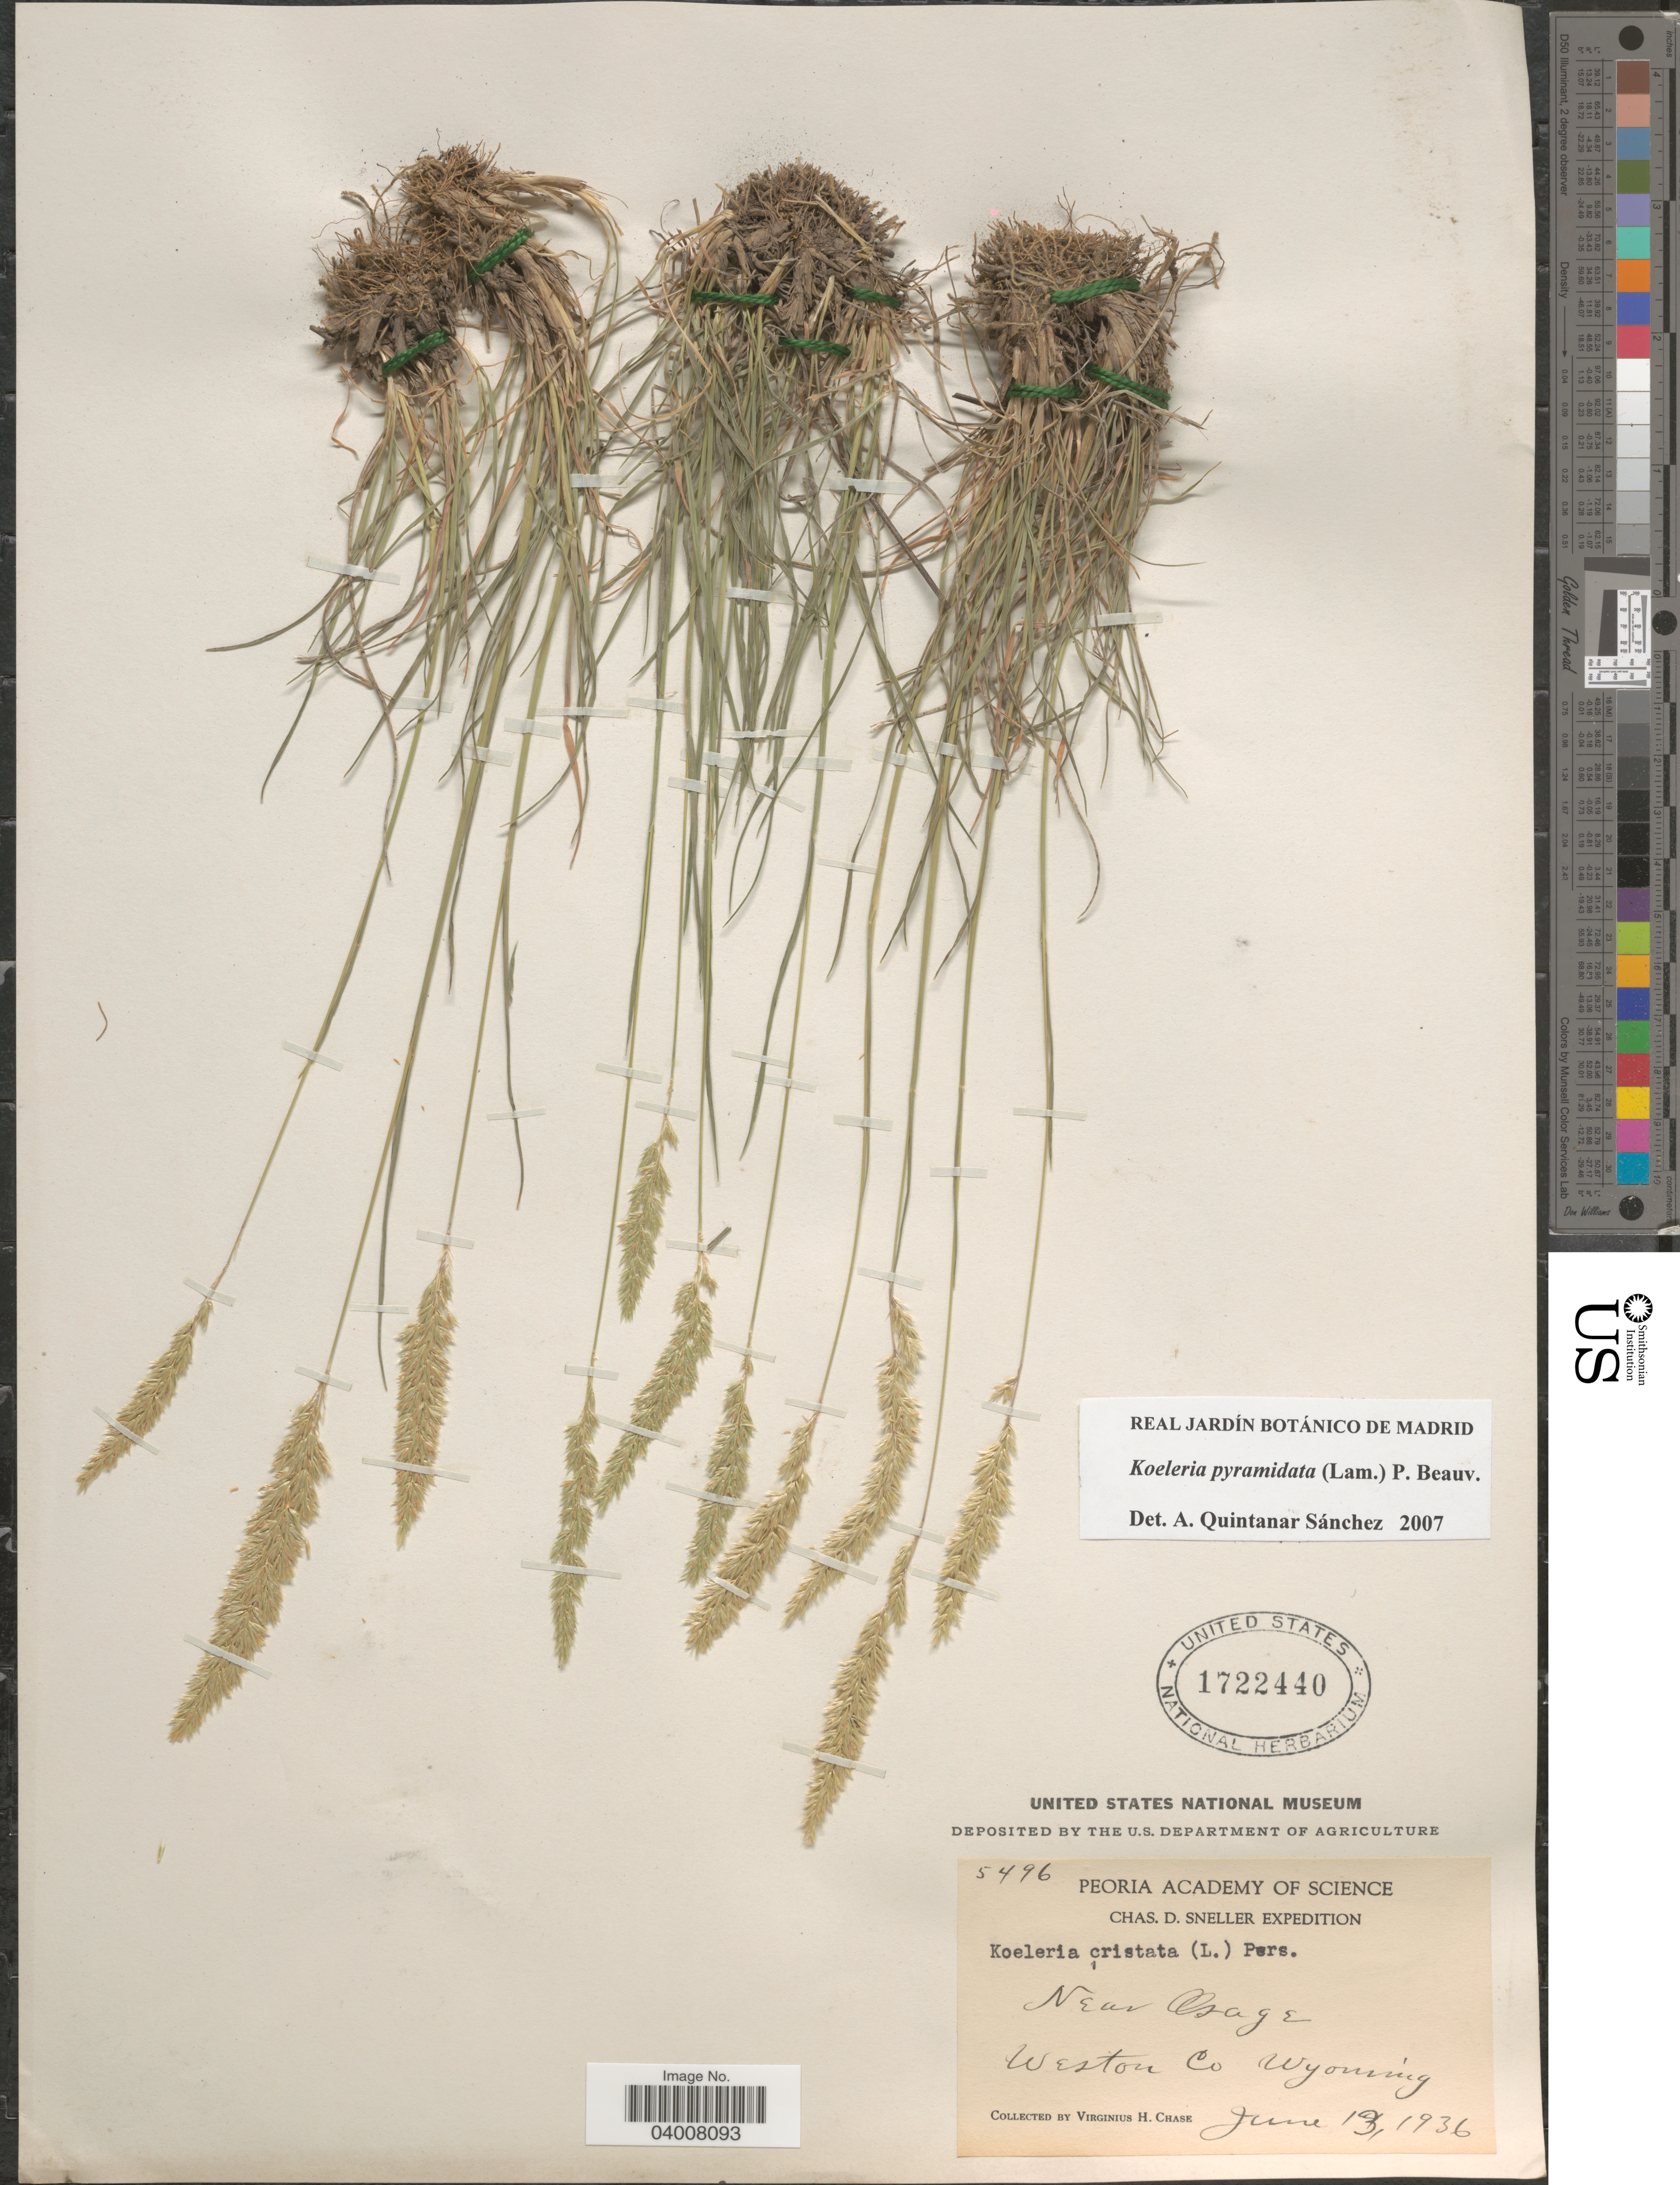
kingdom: Plantae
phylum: Tracheophyta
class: Liliopsida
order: Poales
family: Poaceae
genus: Koeleria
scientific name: Koeleria pyramidata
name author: (Lam.) P. Beauv.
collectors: V. H. Chase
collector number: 5496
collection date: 1936-06-13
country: United States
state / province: Wyoming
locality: Near Osage. Weston Co.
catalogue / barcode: US 1722440